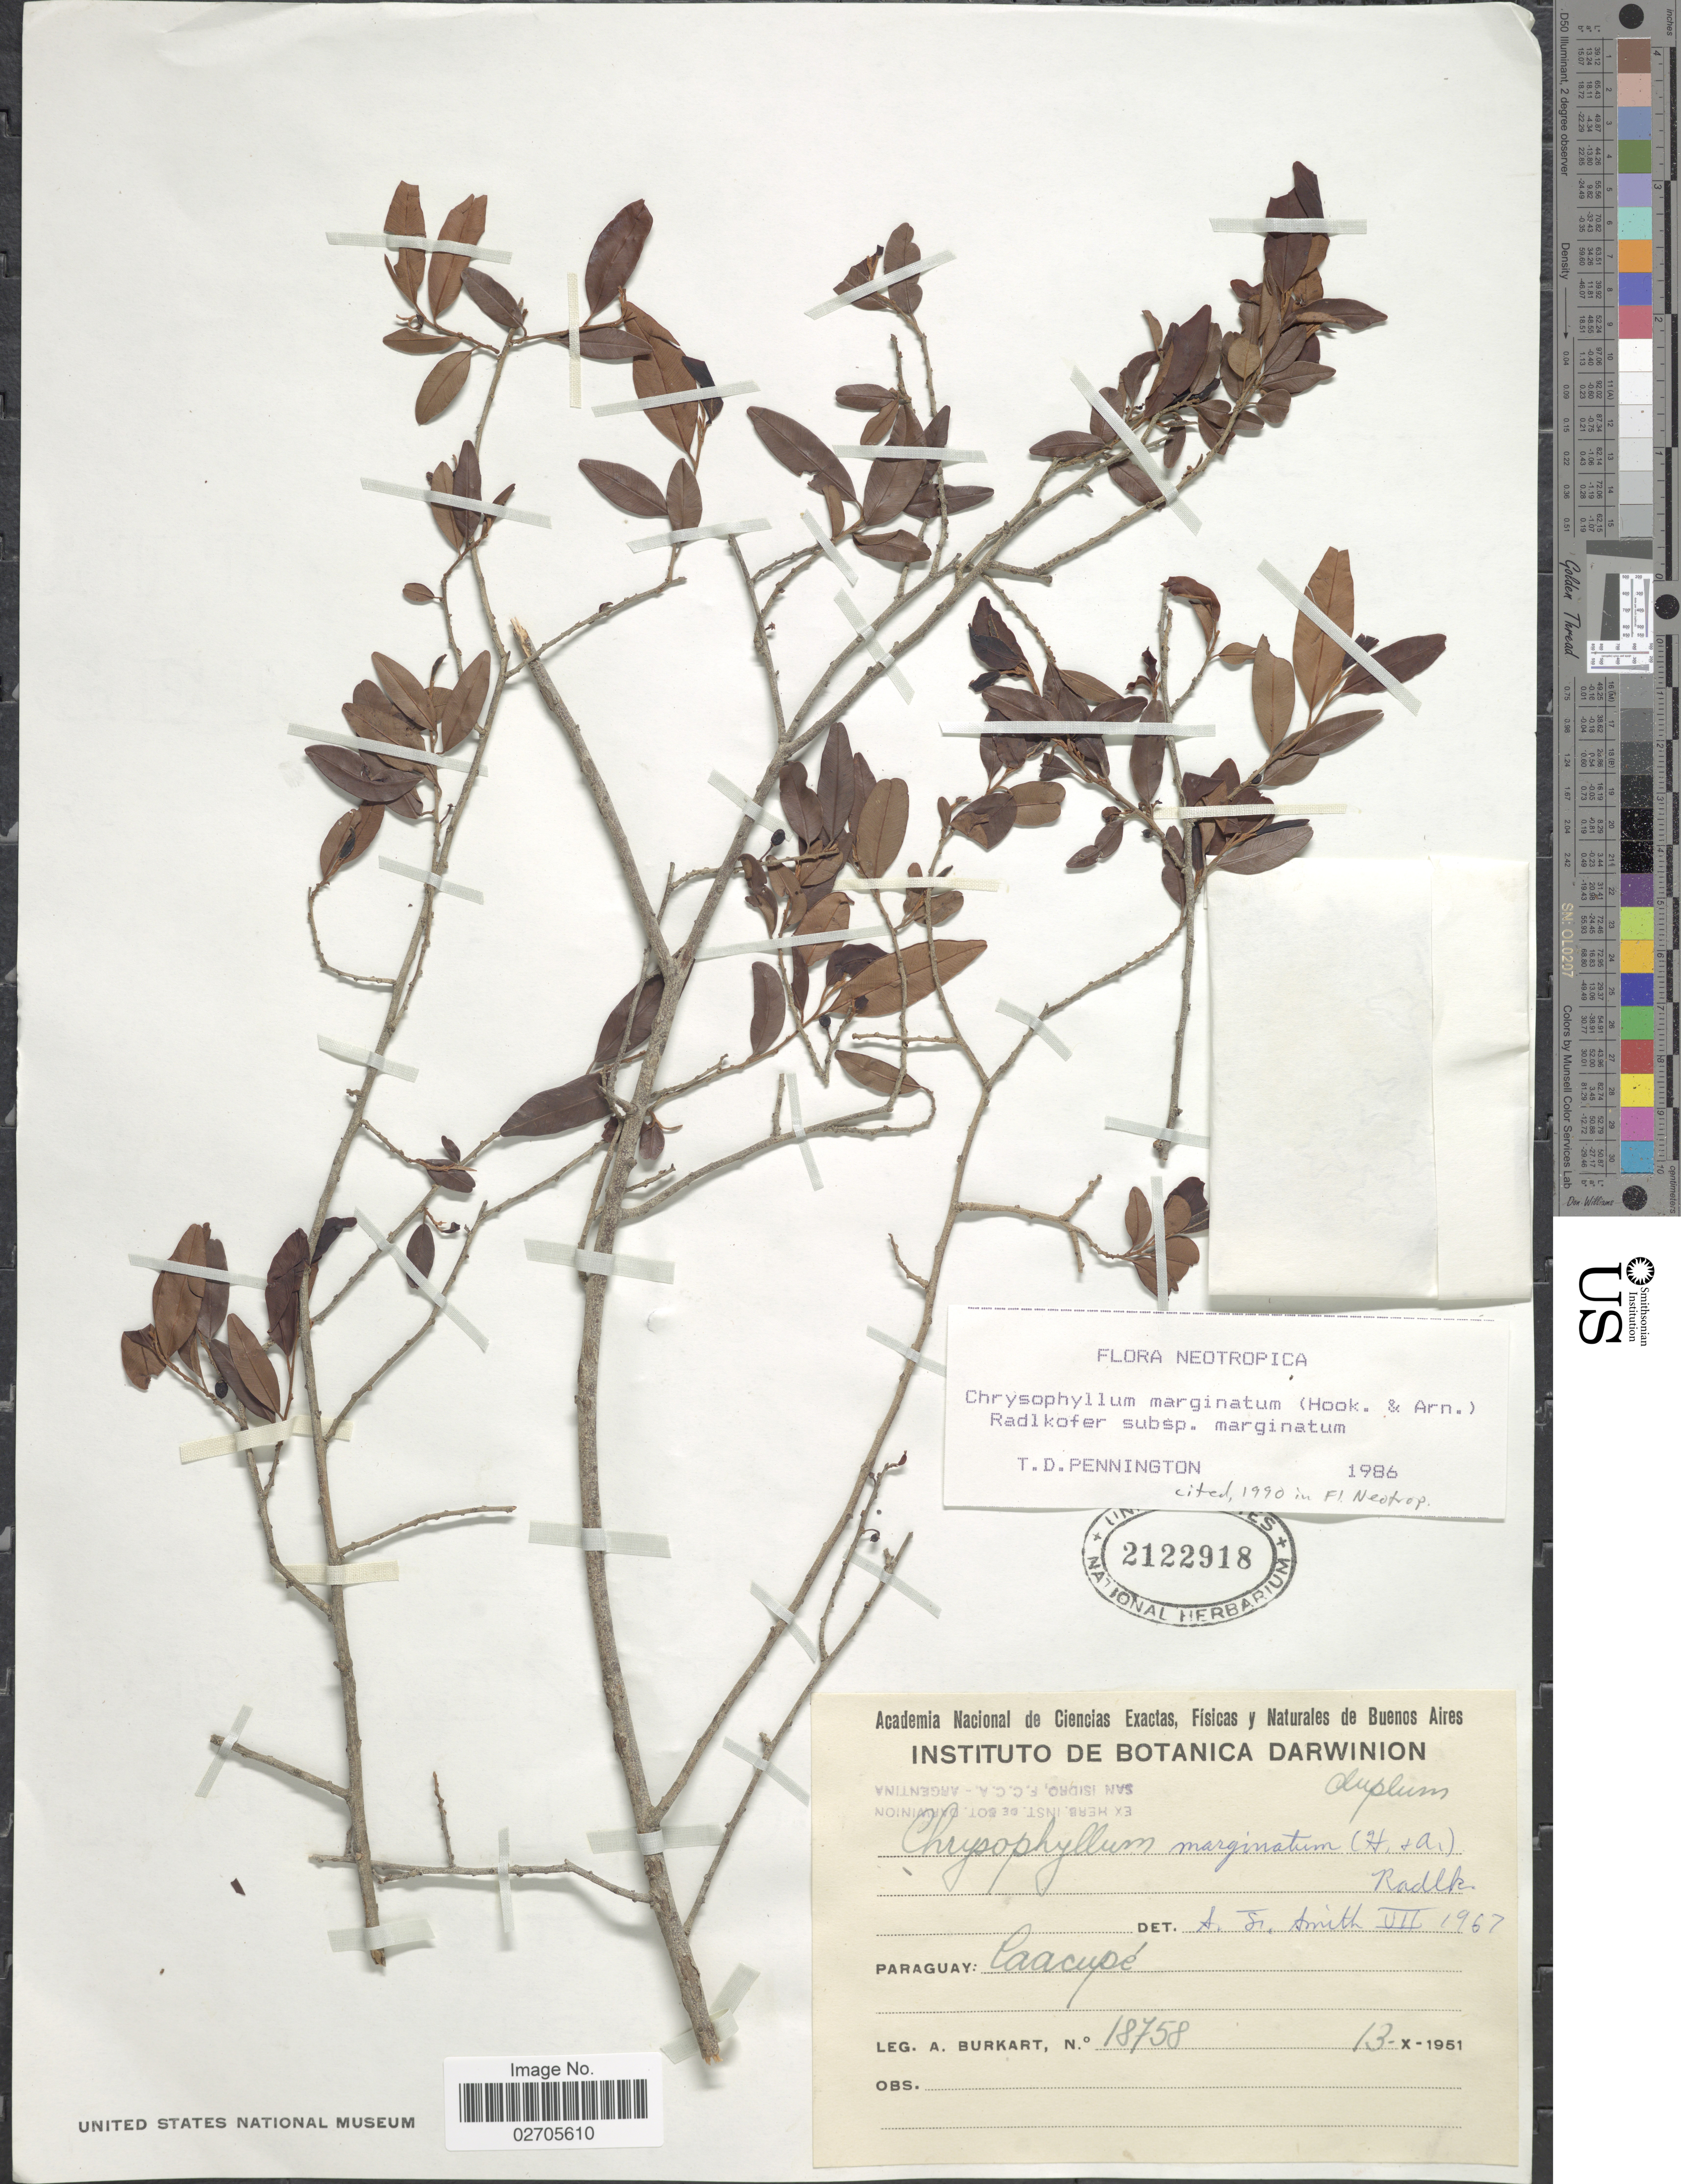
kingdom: Plantae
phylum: Tracheophyta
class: Magnoliopsida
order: Ericales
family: Sapotaceae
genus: Chrysophyllum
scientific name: Chrysophyllum marginatum subsp. marginatum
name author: (Hook. & Arn.) Radlk.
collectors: A. E. Burkart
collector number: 18758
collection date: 1951-10-13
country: Paraguay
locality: Caacupé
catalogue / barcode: US 2122918